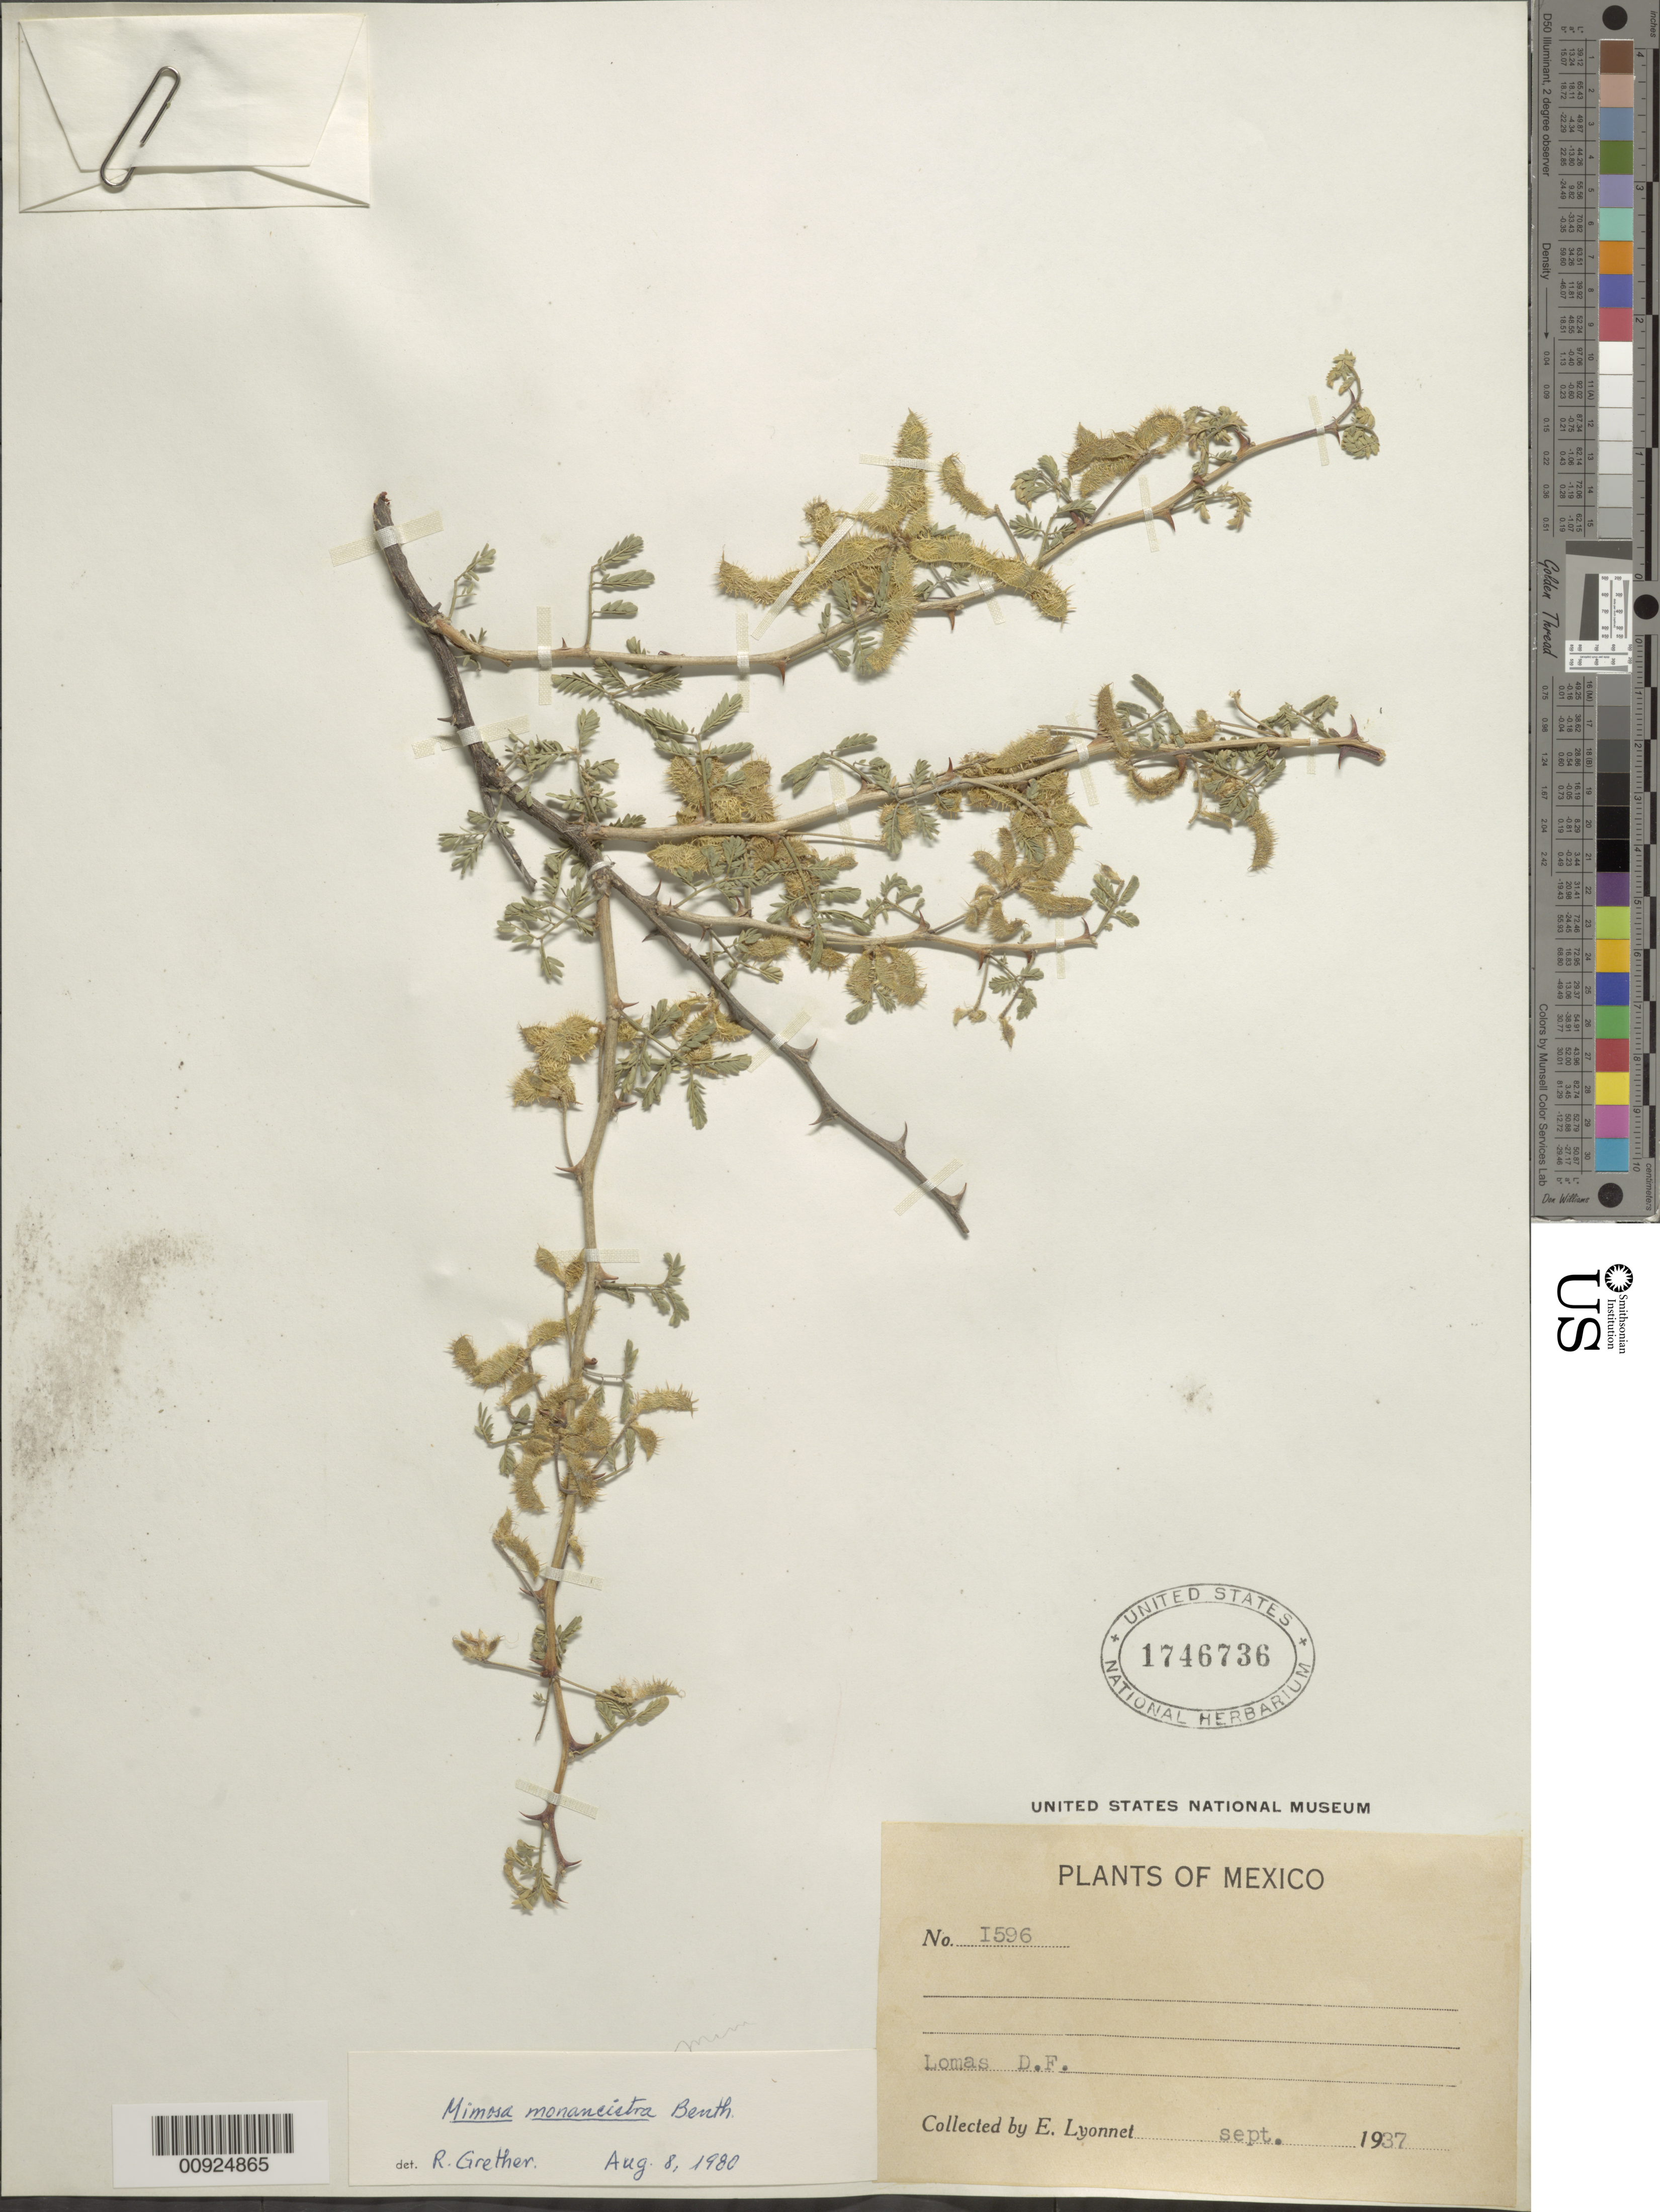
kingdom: Plantae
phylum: Tracheophyta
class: Magnoliopsida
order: Fabales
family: Fabaceae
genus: Mimosa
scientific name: Mimosa monancistra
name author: Benth.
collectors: Bro. E. Lyonnet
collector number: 1596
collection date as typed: Sep 1937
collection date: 1937-09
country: Mexico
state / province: Distrito Federal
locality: Lomas, D.F.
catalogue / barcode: US 1746736